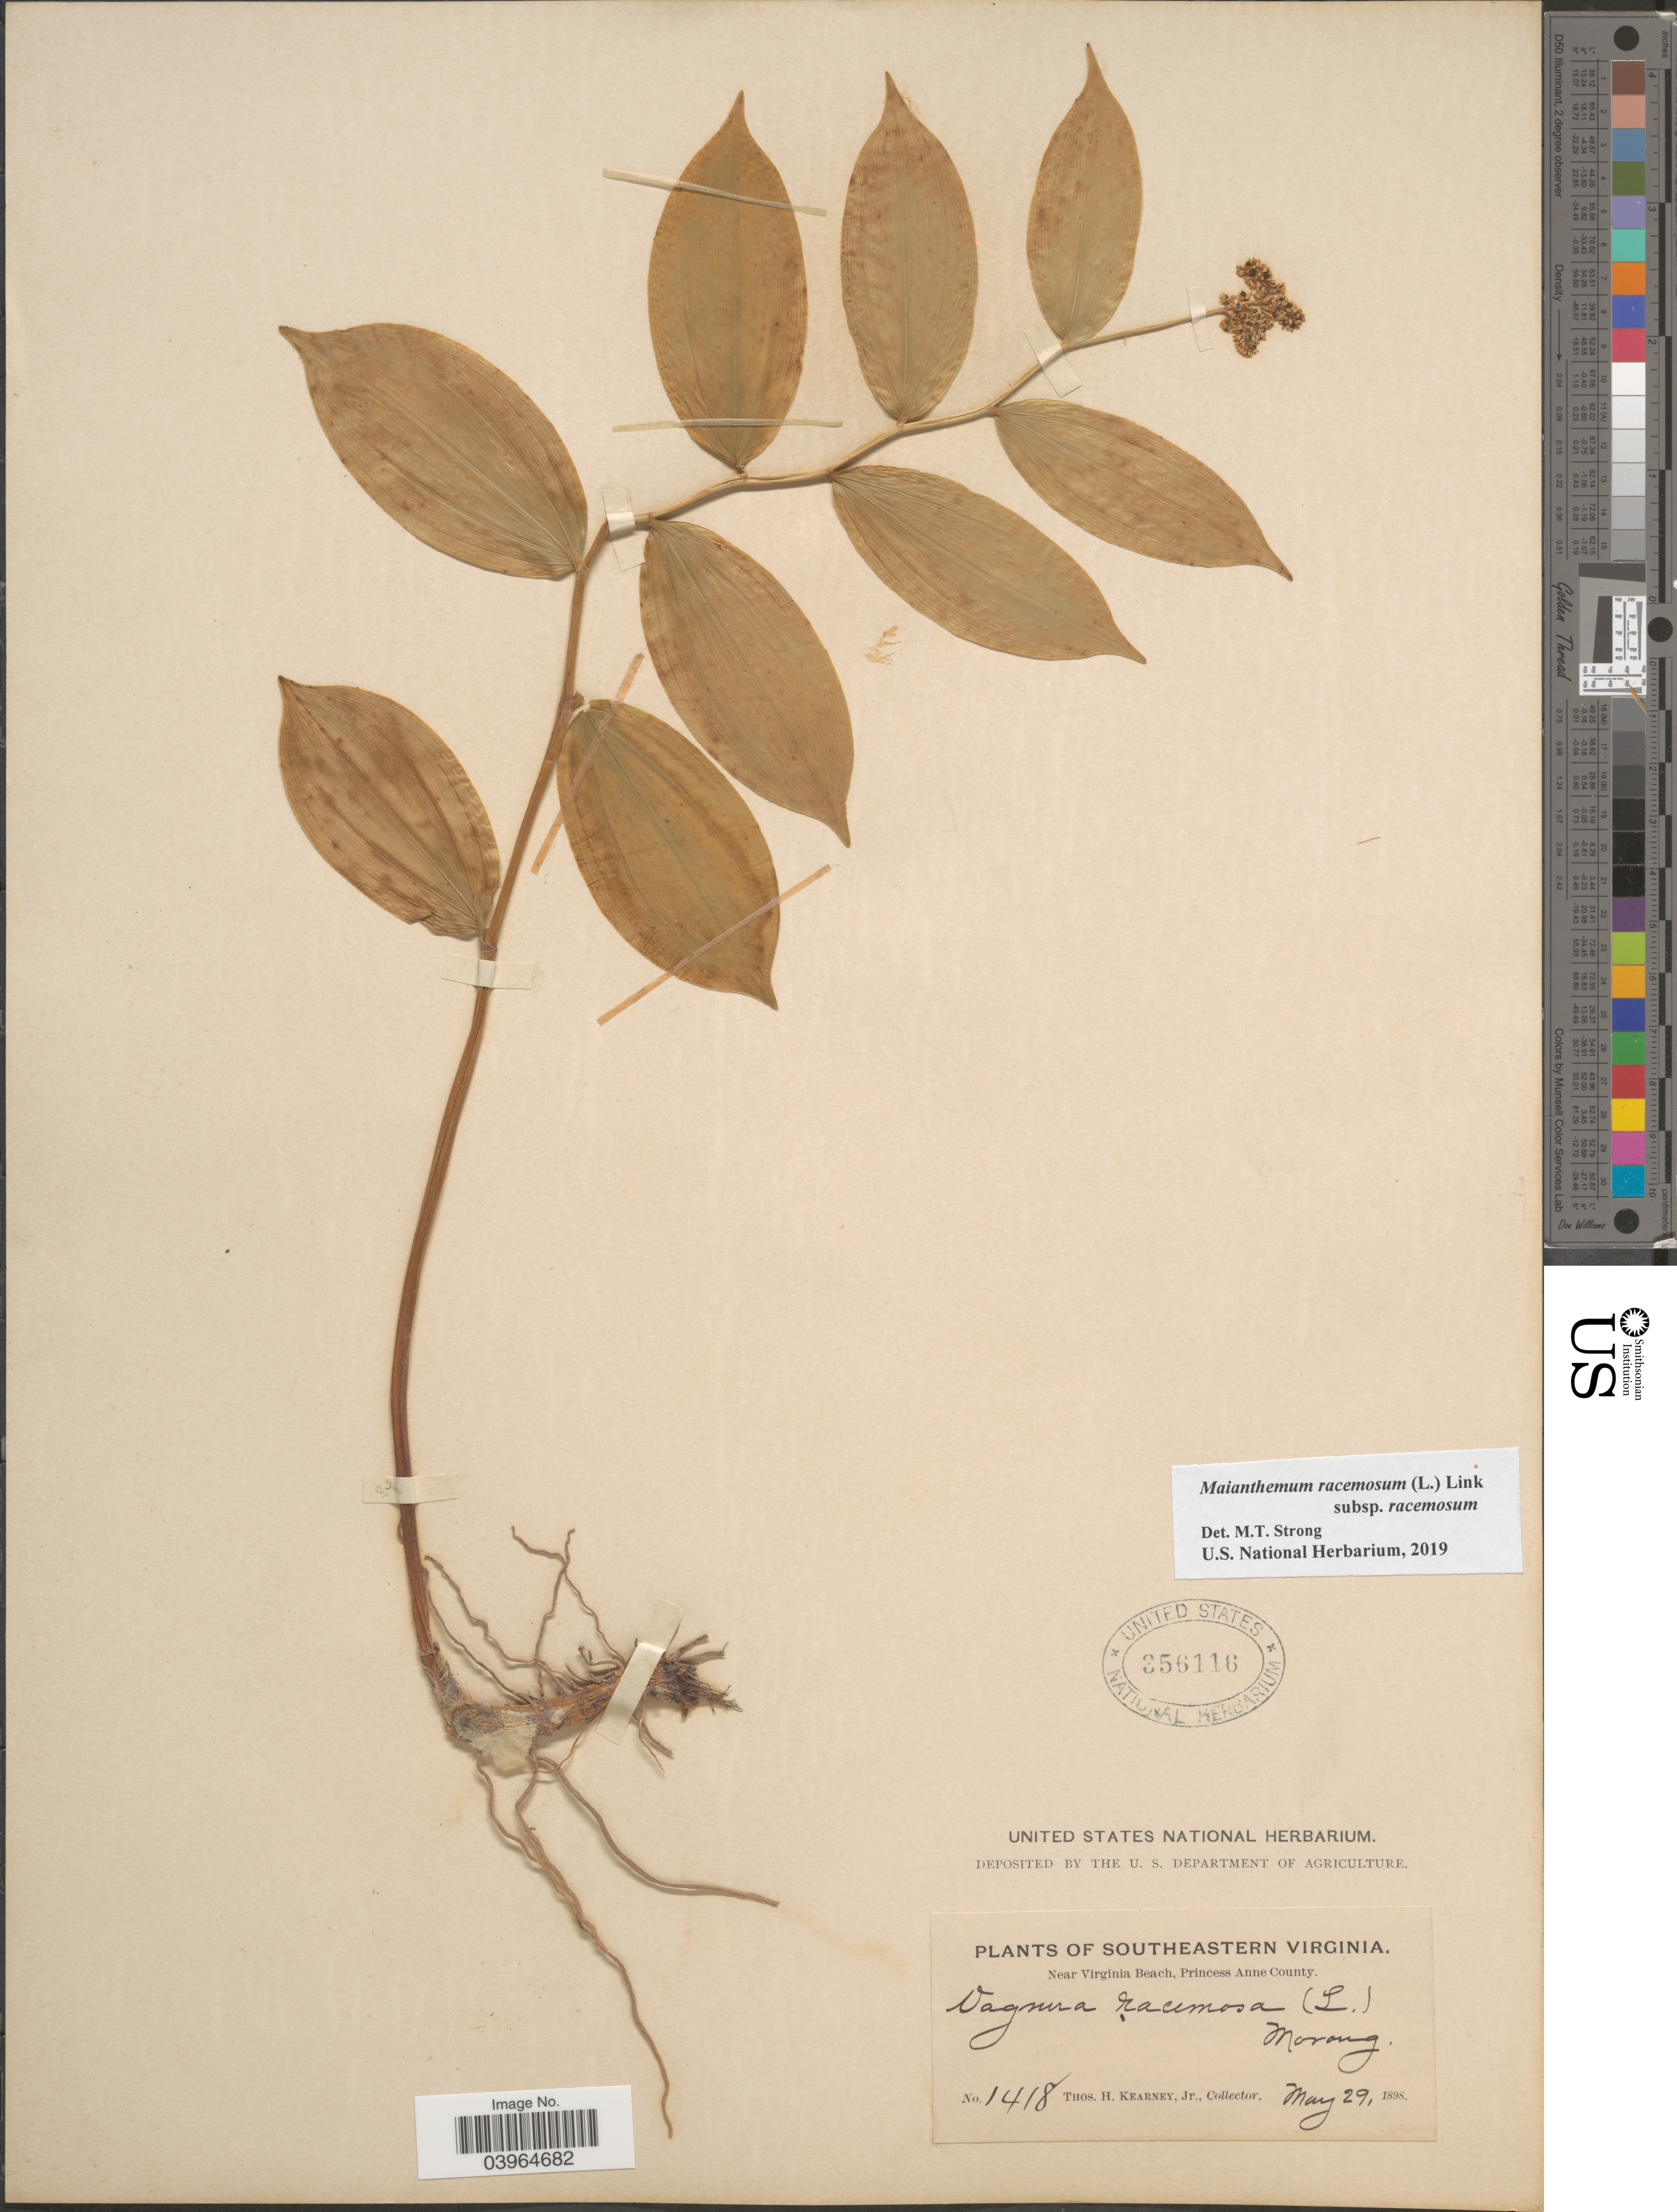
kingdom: Plantae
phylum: Tracheophyta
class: Liliopsida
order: Asparagales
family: Asparagaceae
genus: Maianthemum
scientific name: Maianthemum racemosum subsp. racemosum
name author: (L.) Link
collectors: T. H. Kearney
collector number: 1418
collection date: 1898-05-29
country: United States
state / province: Virginia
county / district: City of Virginia Beach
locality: Southeastern Virginia. Near Virginia Beach, Princess Anne (=historic county name) County.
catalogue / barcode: US 356116